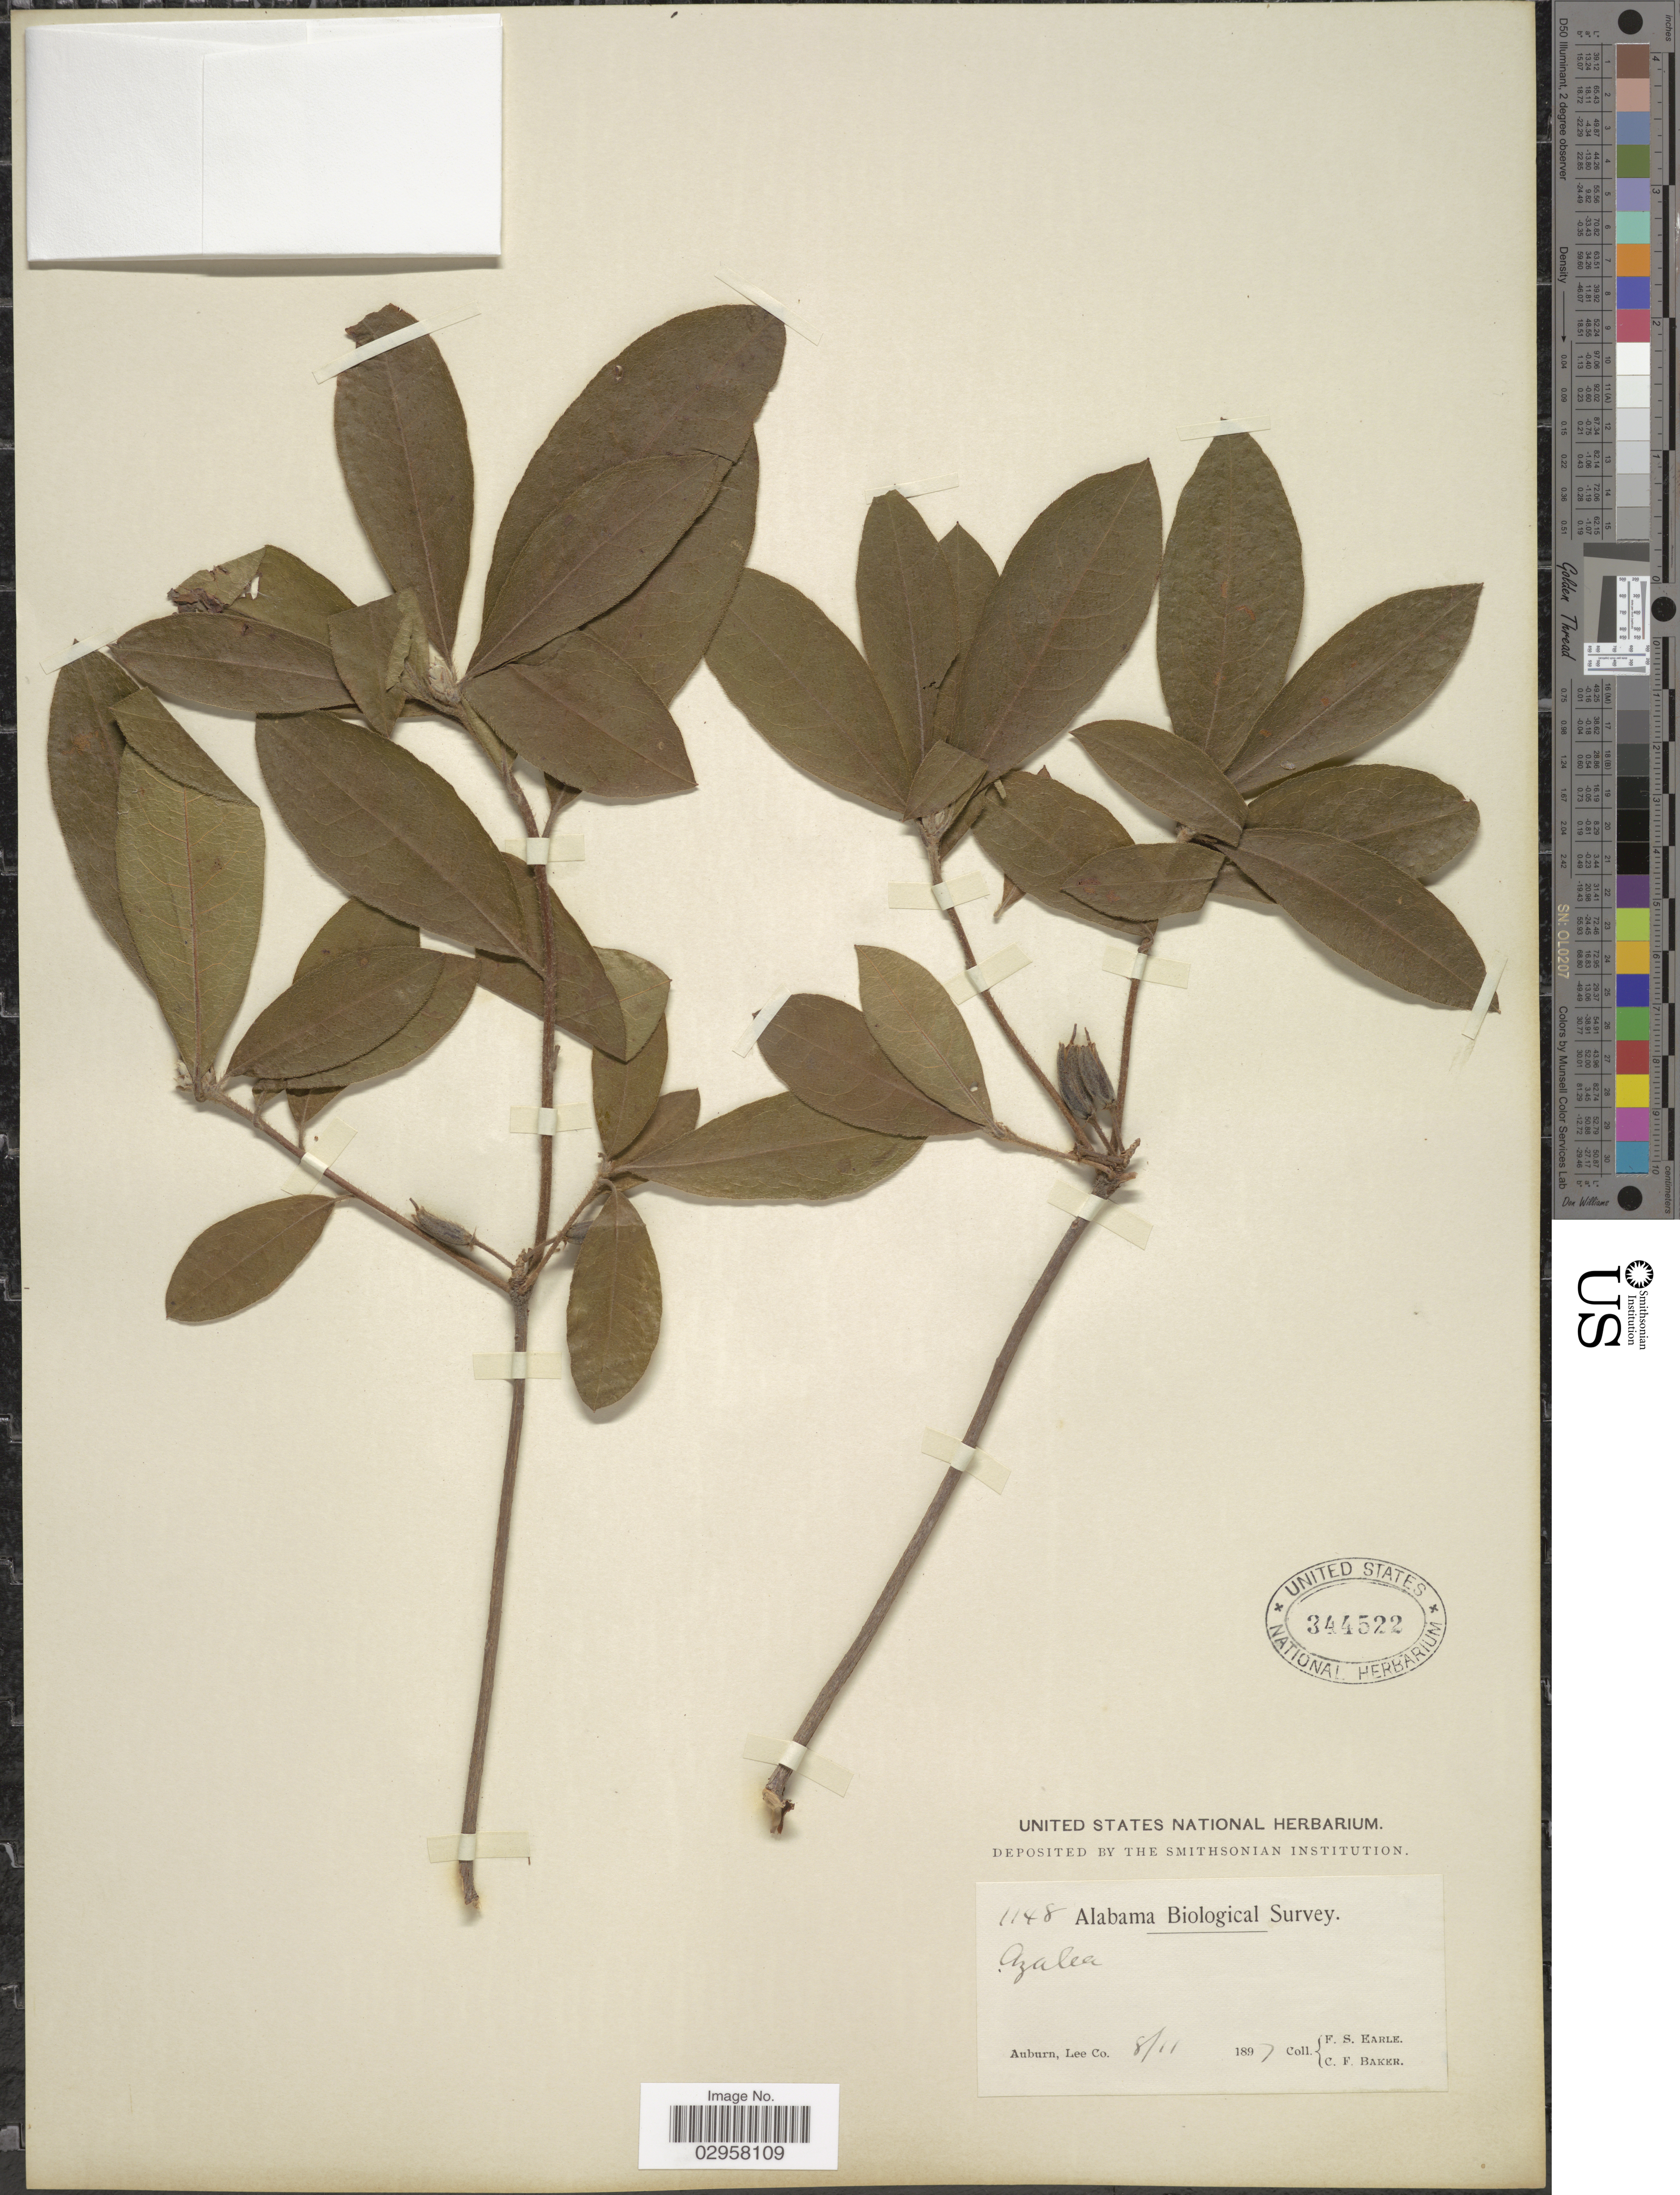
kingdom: Plantae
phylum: Tracheophyta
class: Magnoliopsida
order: Ericales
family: Ericaceae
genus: Rhododendron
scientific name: Rhododendron canescens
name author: (Michx.) Sweet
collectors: F. S. Earle & C. F. Baker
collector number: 1148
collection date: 1897-08-11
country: United States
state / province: Alabama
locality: Auburn, Lee Co.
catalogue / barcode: US 344522